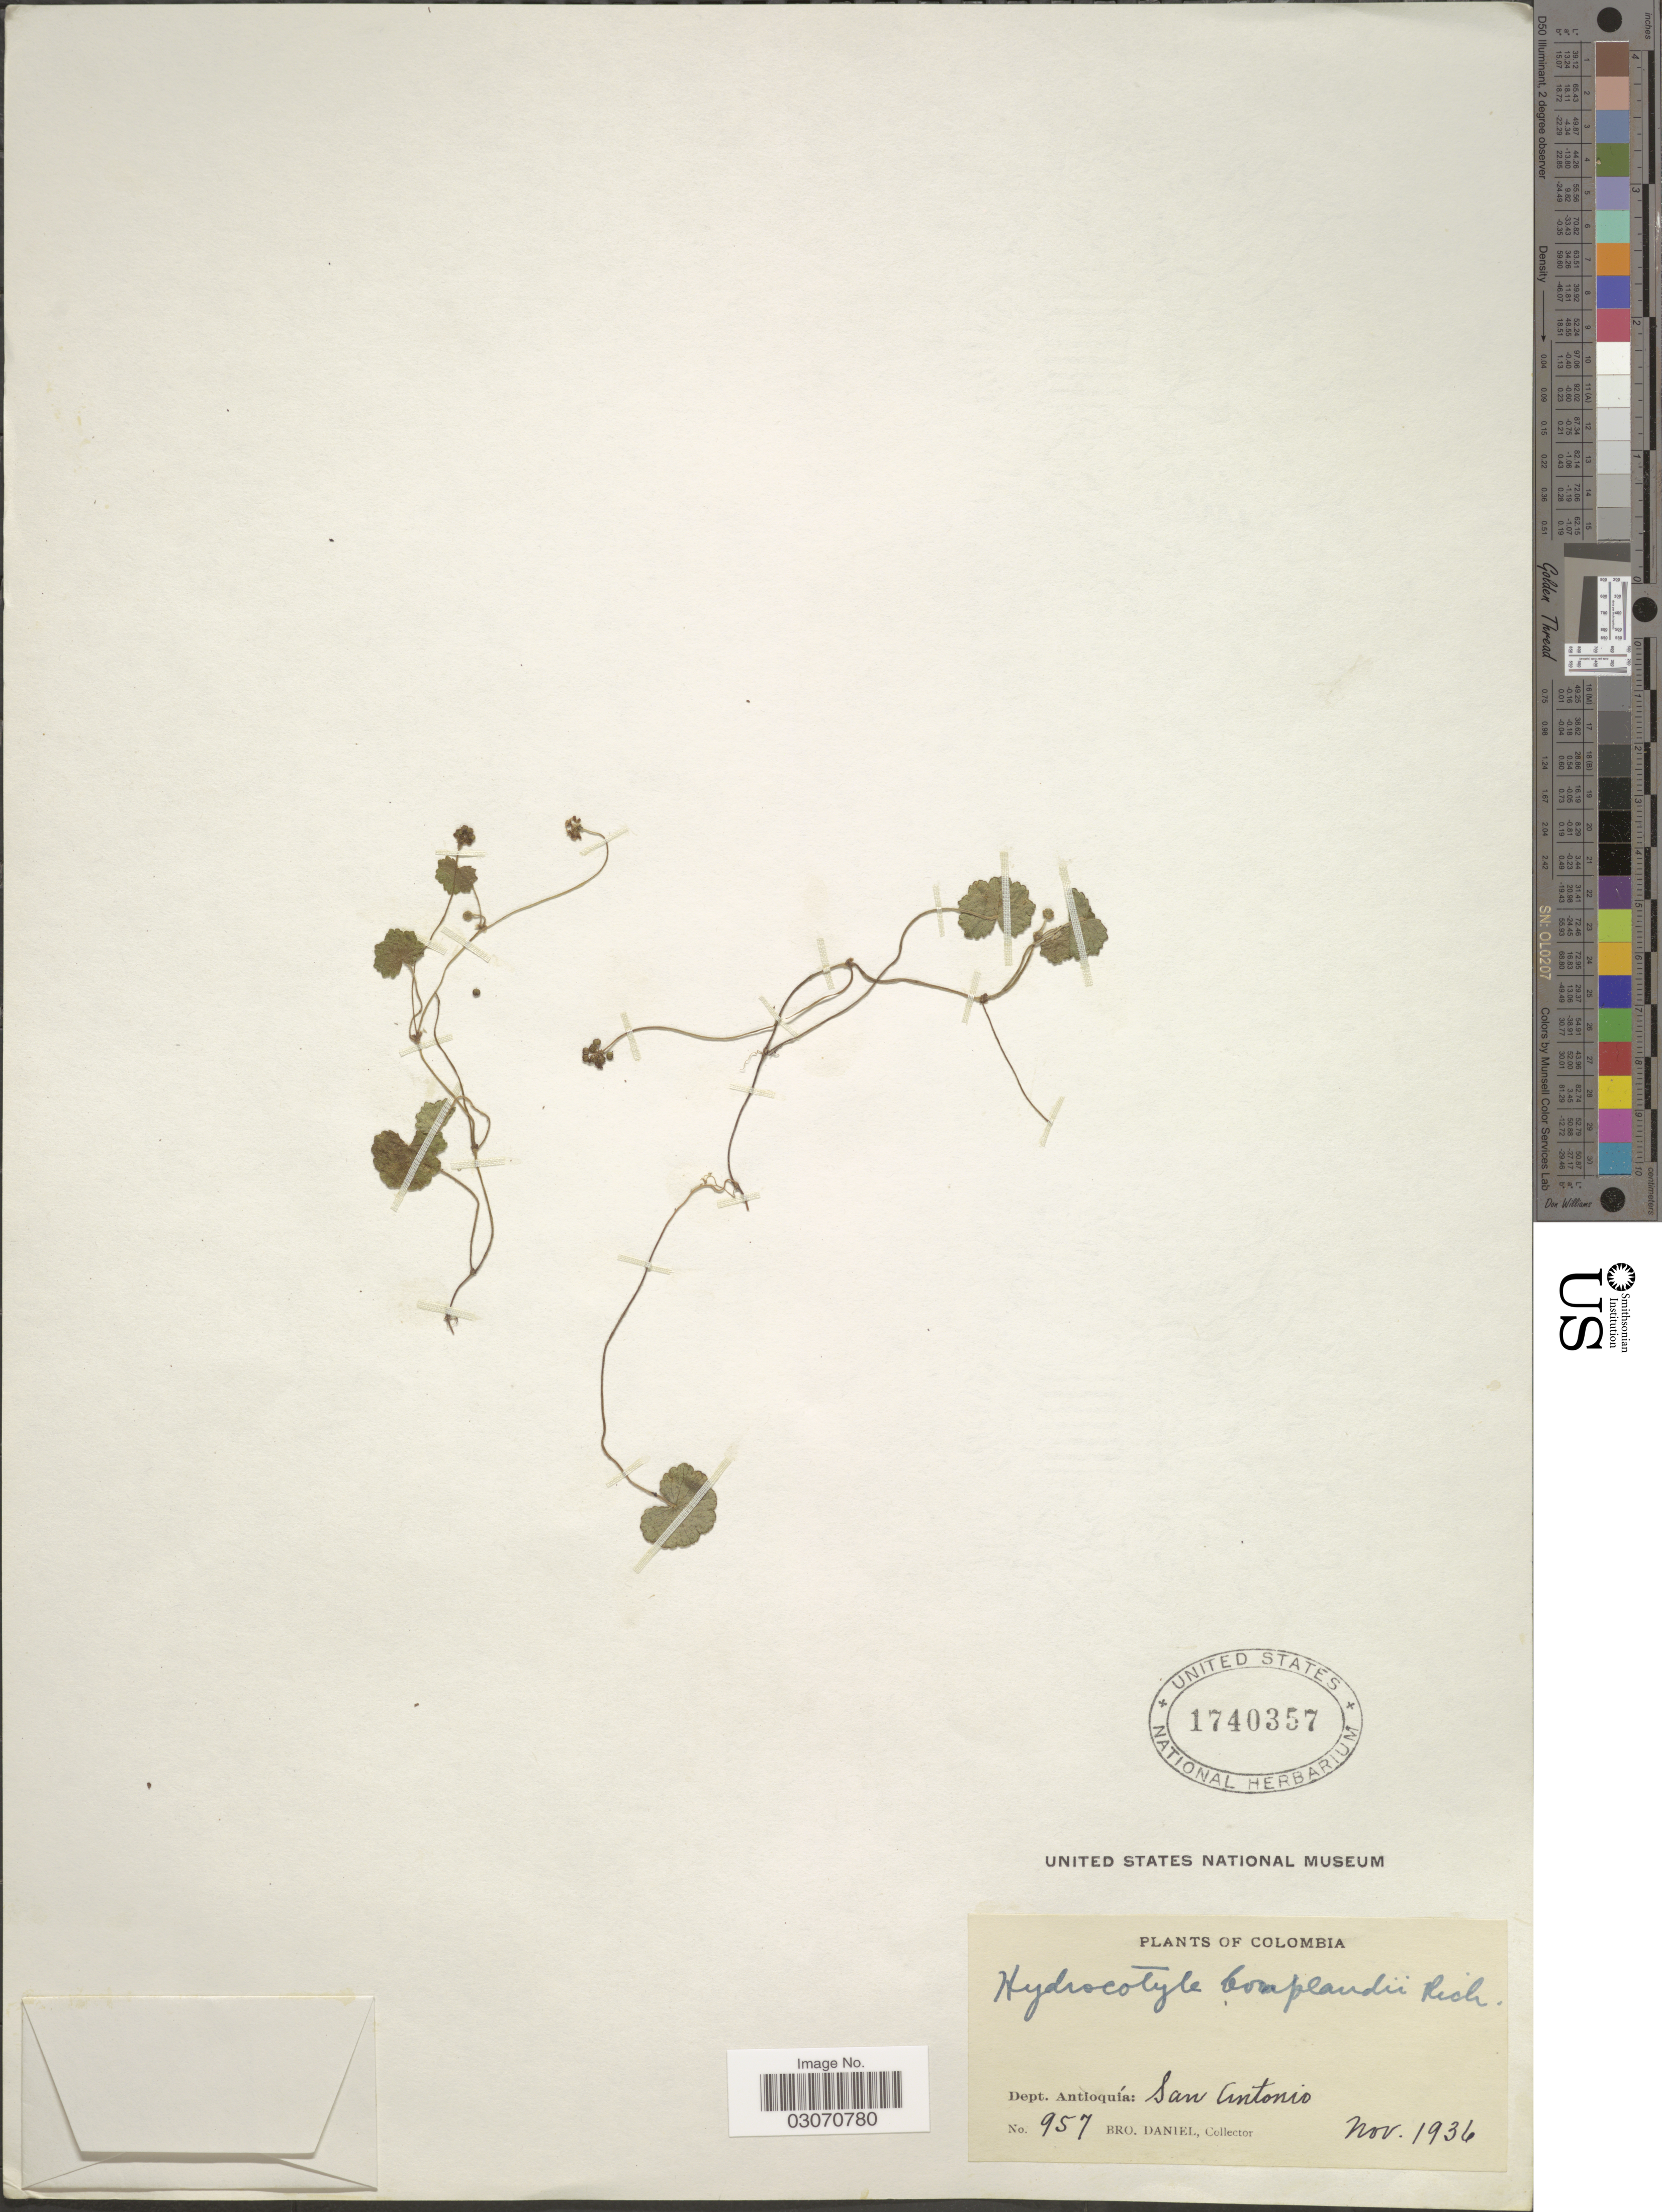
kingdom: Plantae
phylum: Tracheophyta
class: Magnoliopsida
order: Apiales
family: Araliaceae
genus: Hydrocotyle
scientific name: Hydrocotyle bonplandii var. bonplandii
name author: A. Rich.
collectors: Bro. Daniel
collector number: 957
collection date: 1936-11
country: Colombia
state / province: Antioquia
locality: Dept. Antioquía: San Antonio.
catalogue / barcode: US 1740357